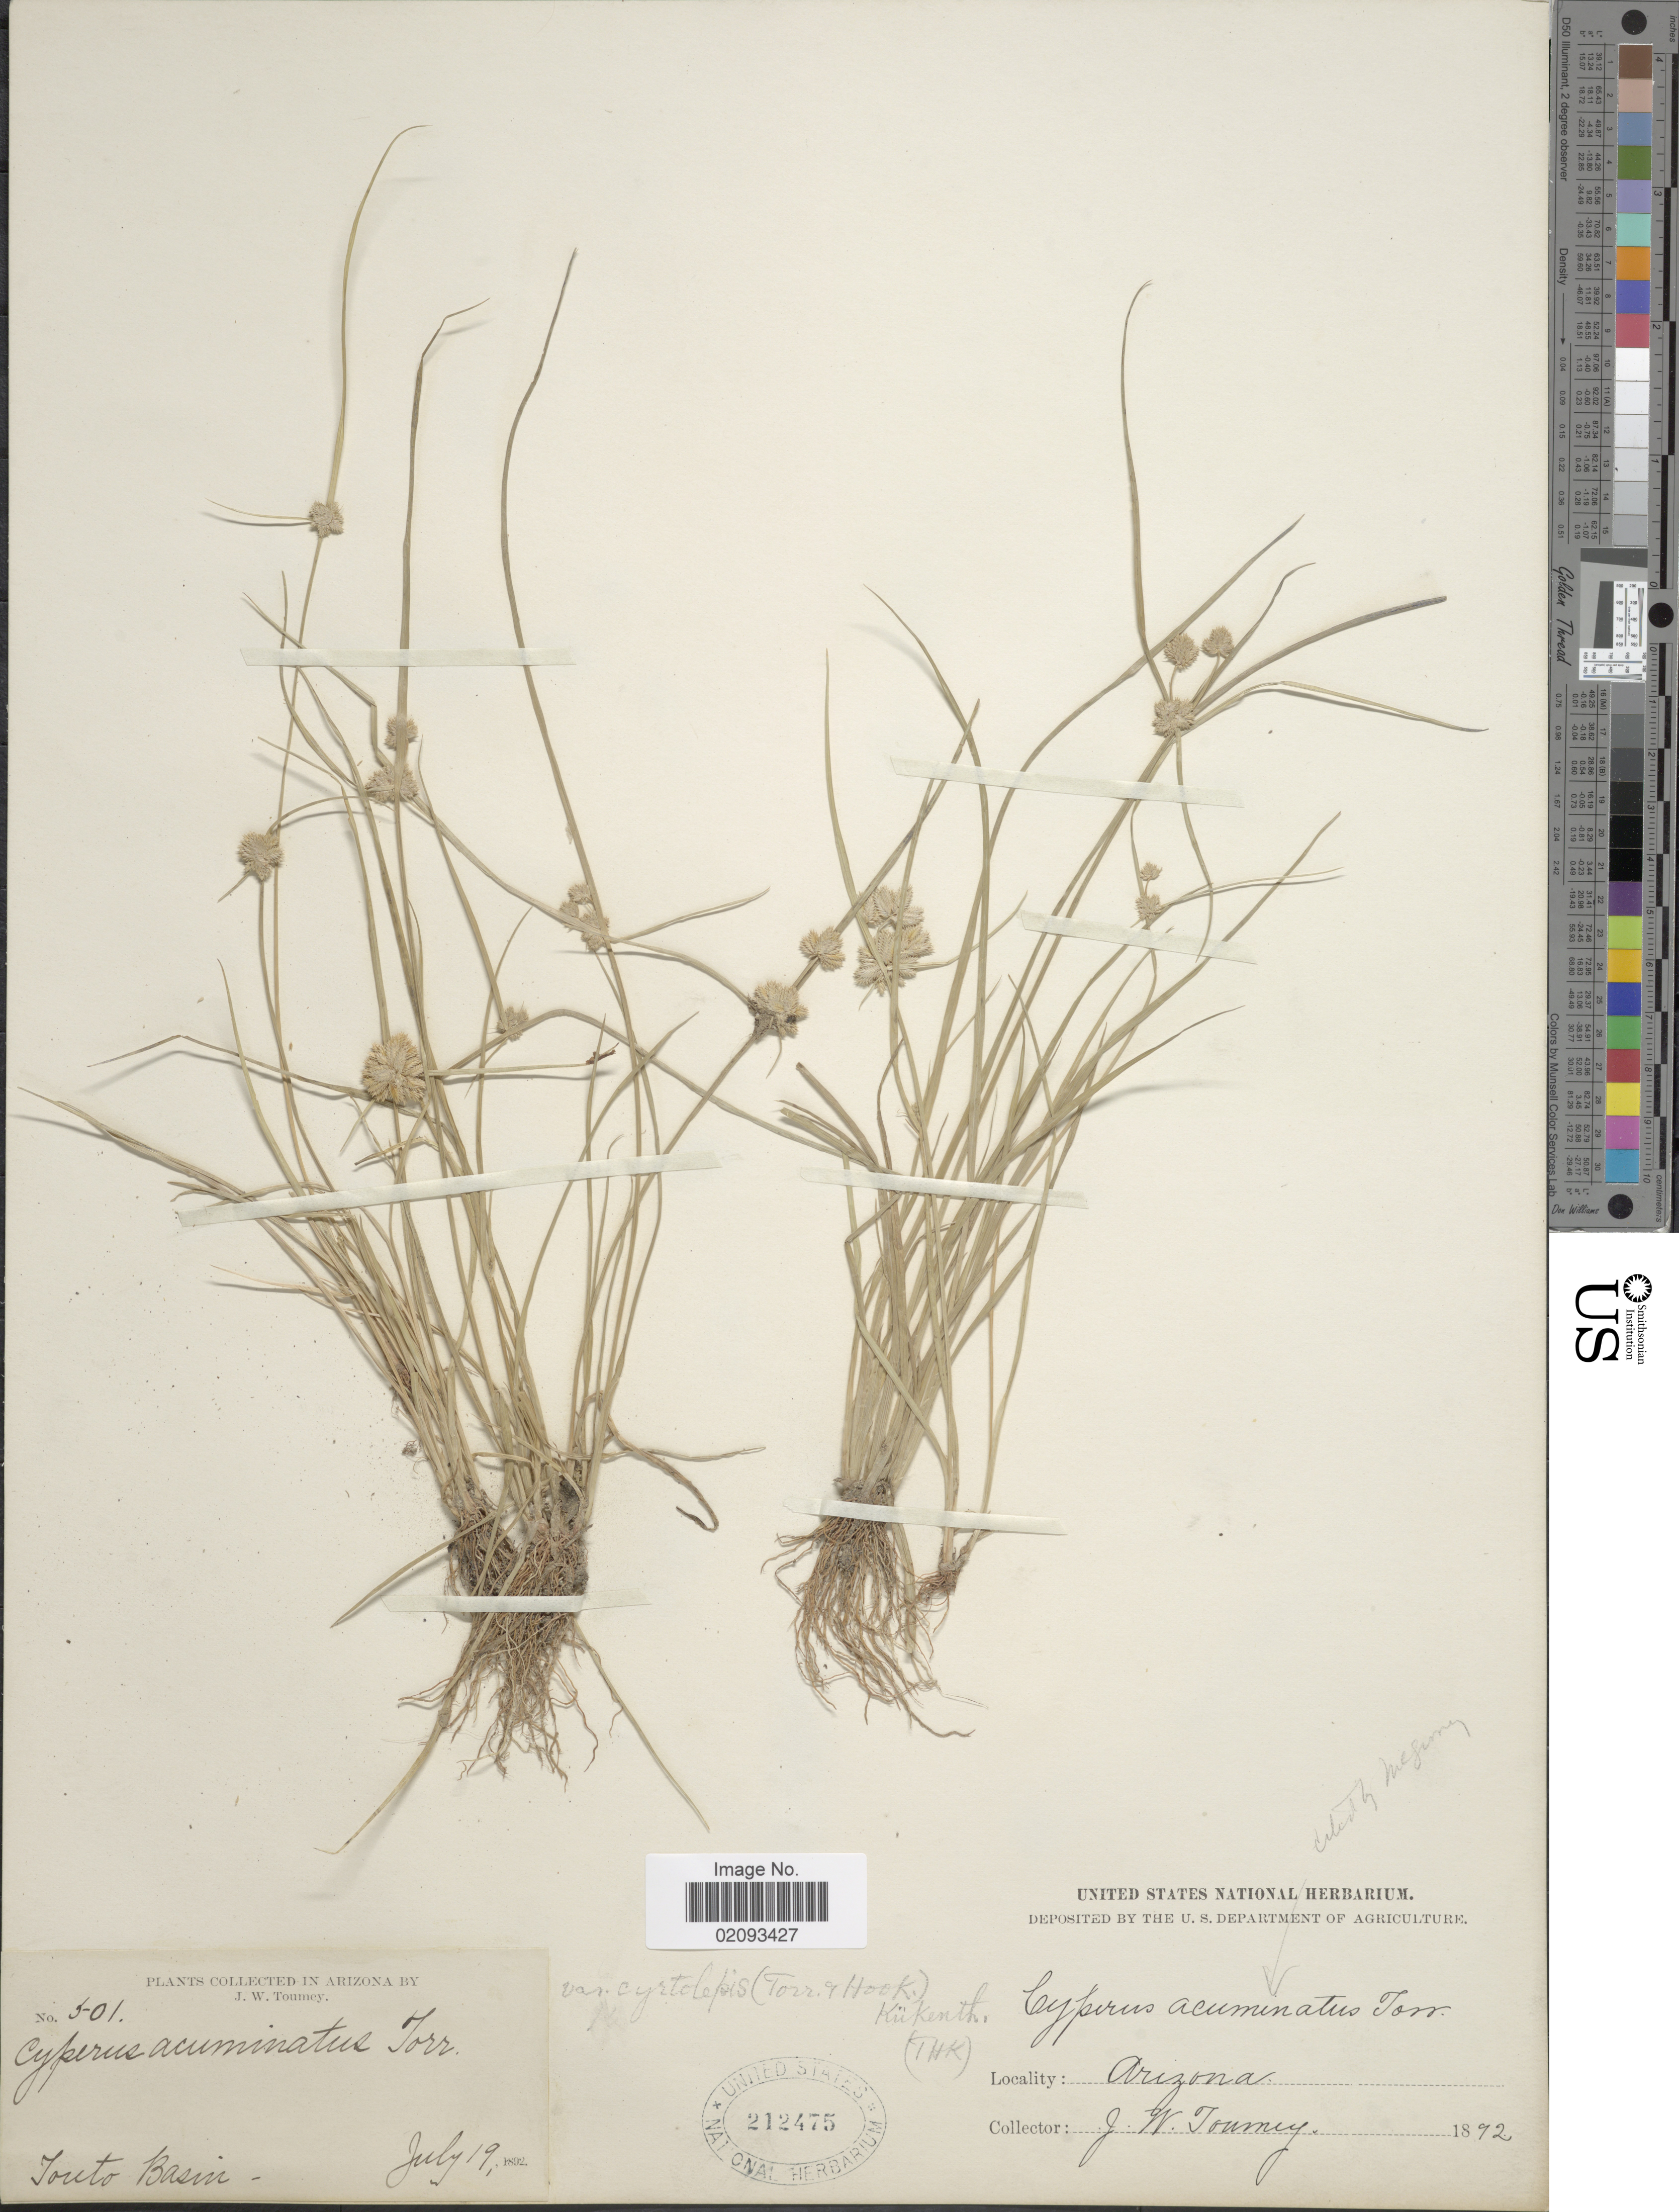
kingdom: Plantae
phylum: Tracheophyta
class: Liliopsida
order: Poales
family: Cyperaceae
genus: Cyperus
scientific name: Cyperus acuminatus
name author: Torr. & Hook.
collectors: J. W. Toumey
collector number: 501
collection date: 1892-07-19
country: United States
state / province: Arizona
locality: Tonto Basin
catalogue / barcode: US 212475